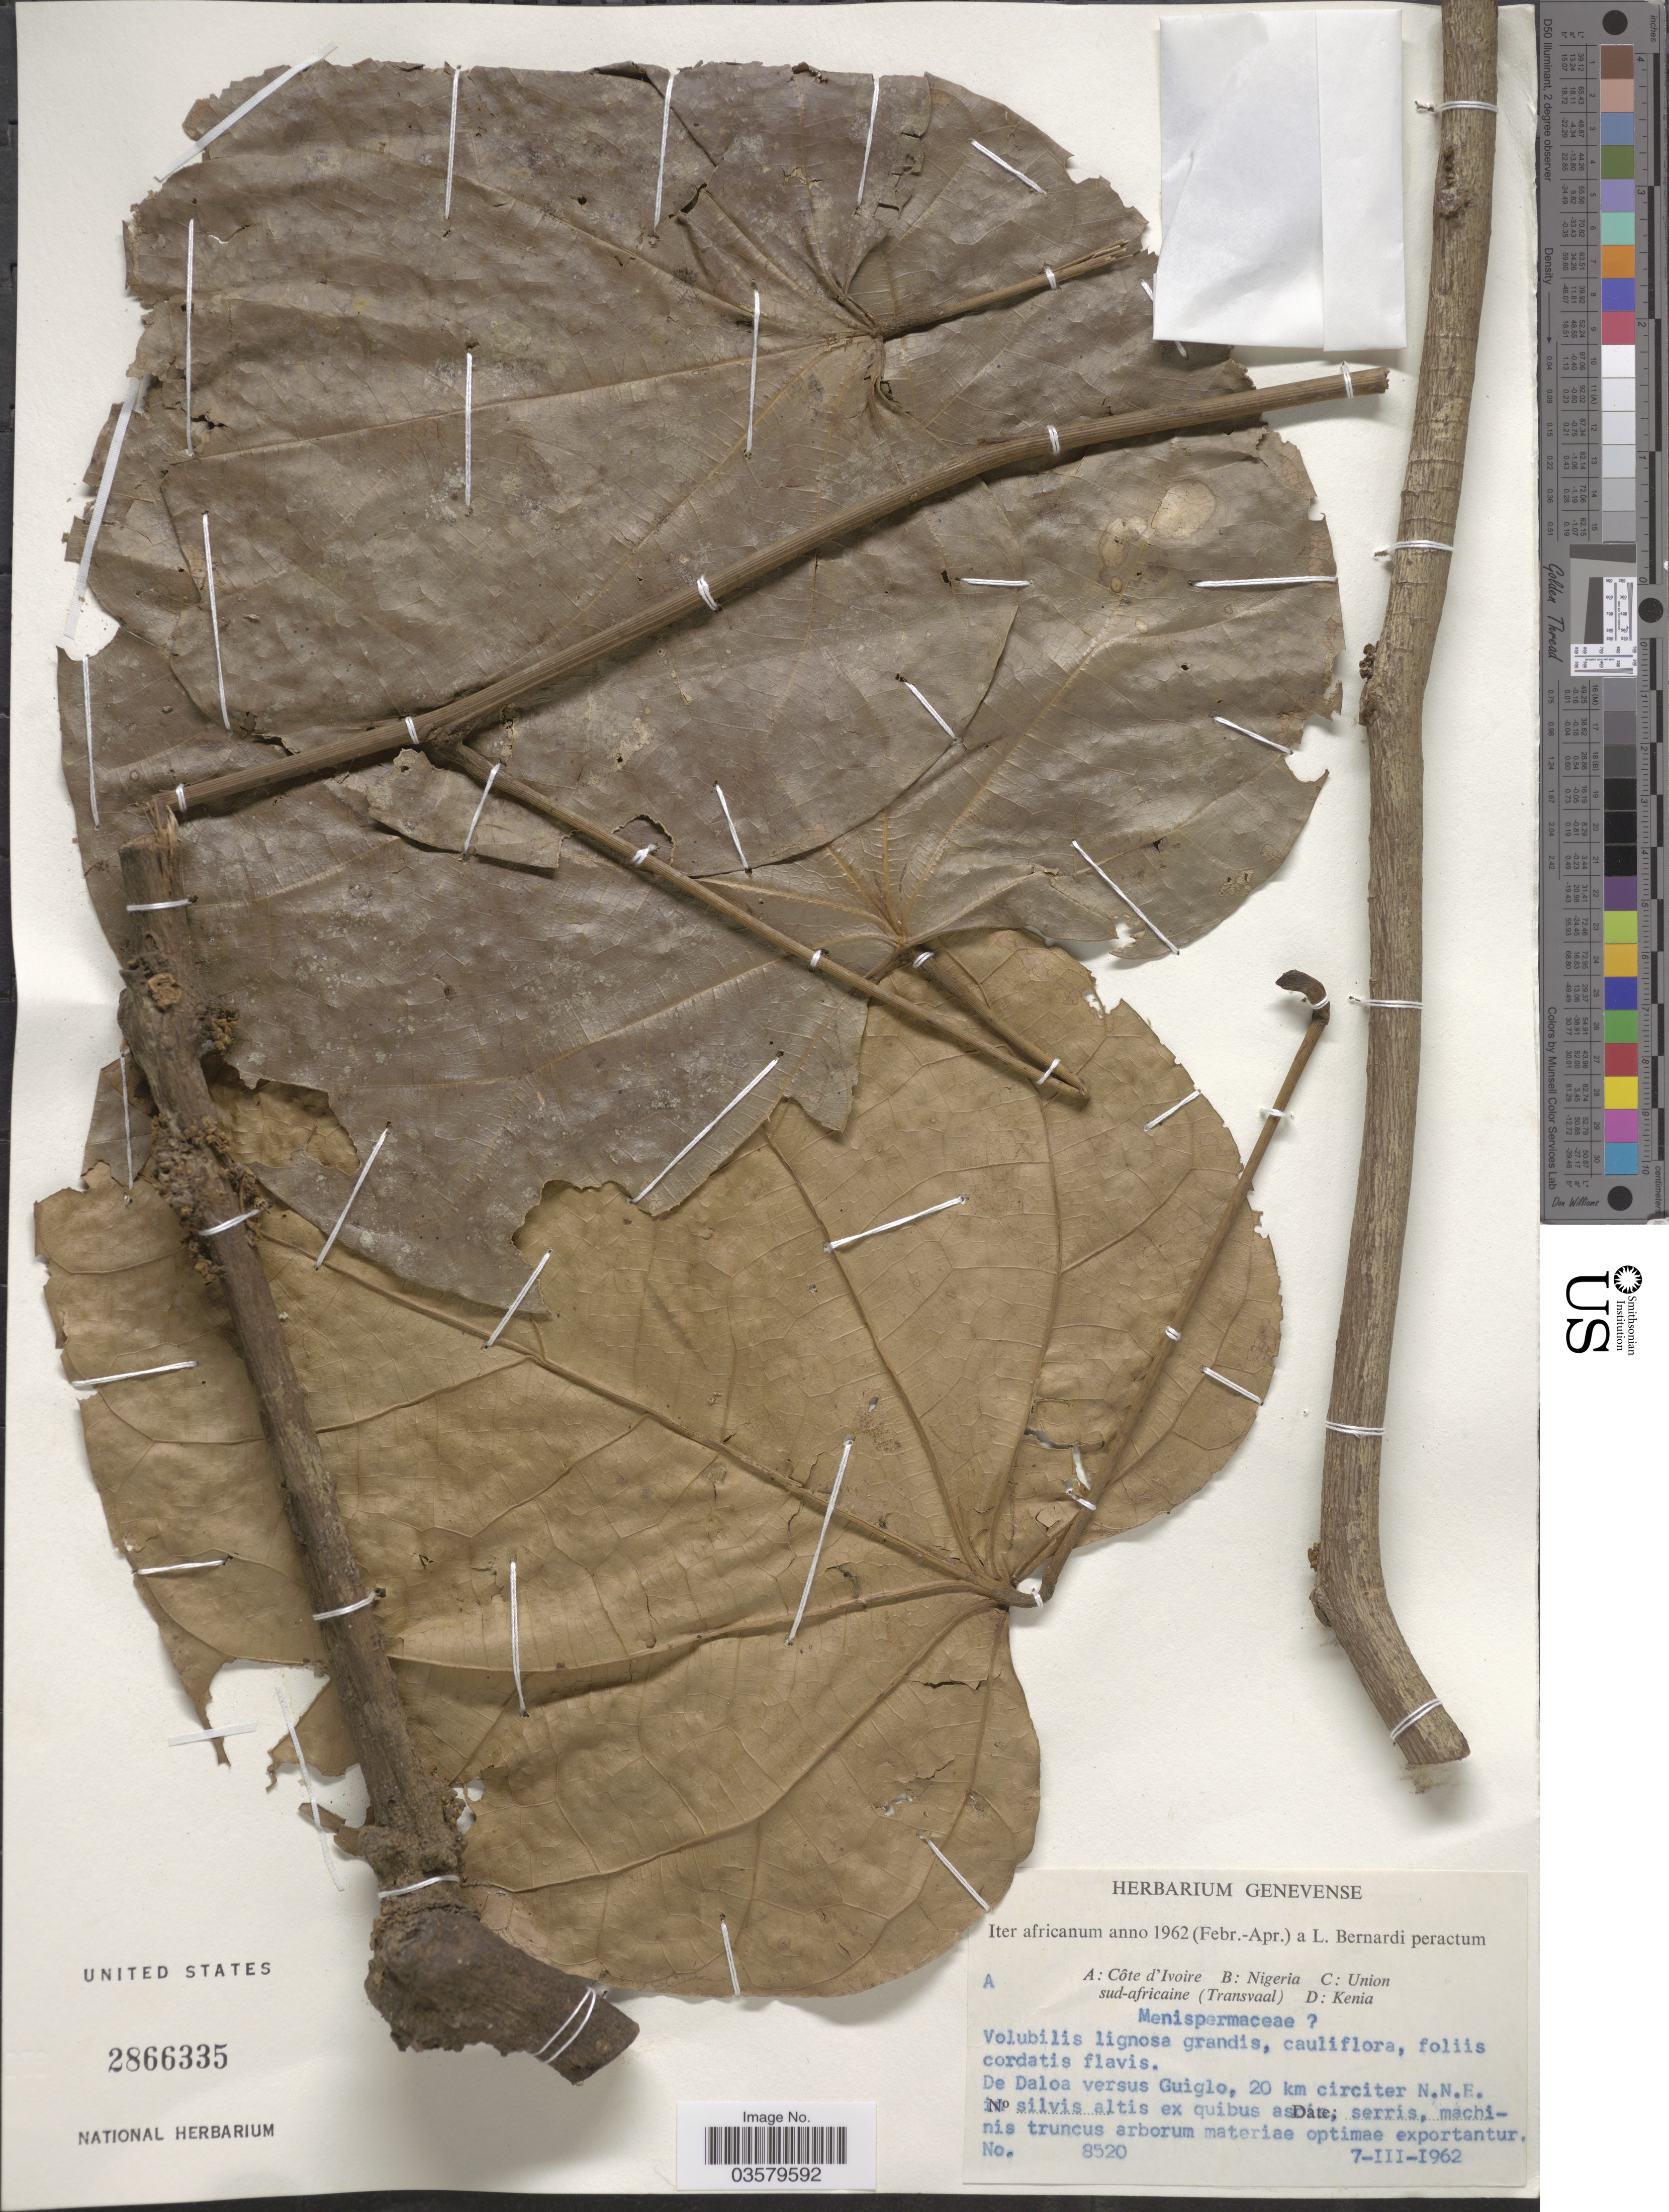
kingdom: Plantae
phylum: Tracheophyta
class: Magnoliopsida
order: Ranunculales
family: Menispermaceae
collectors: L. Bernardi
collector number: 8520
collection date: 1962-03-07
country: Ivory Coast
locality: De Daloa versus Guiglo, 20 km circiter N.N.E.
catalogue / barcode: US 2866335